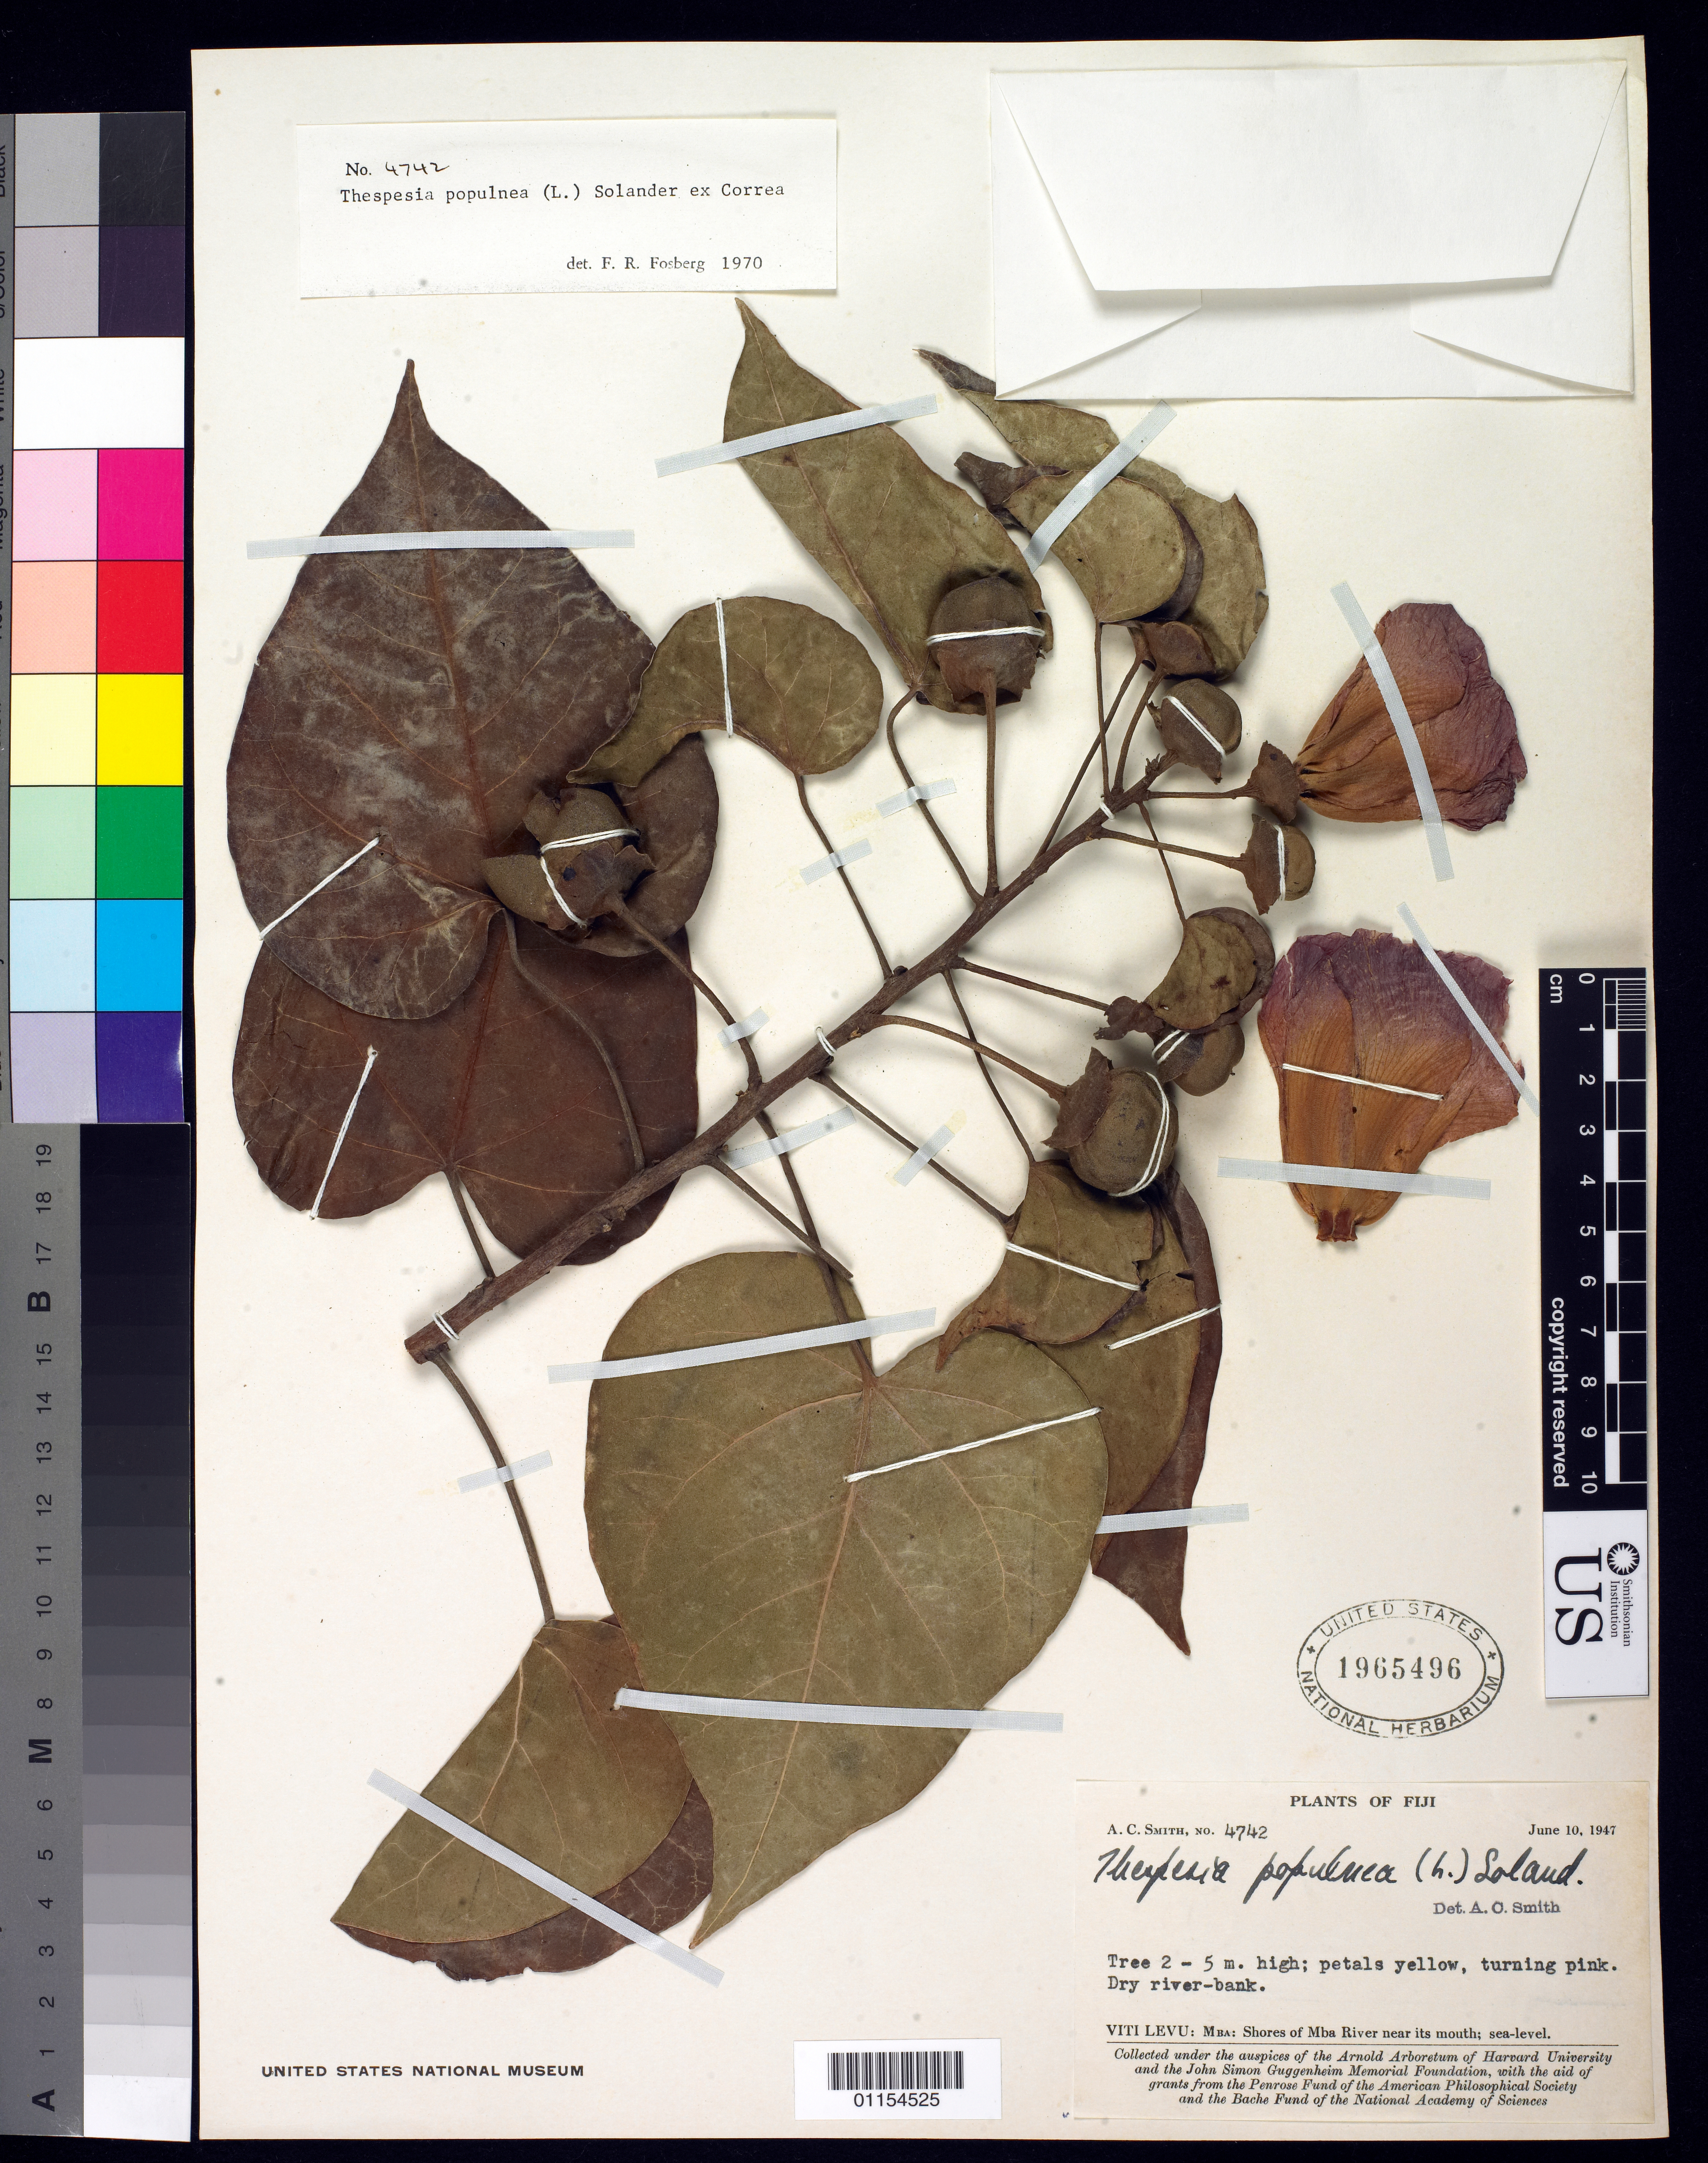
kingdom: Plantae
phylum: Tracheophyta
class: Magnoliopsida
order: Malvales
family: Malvaceae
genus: Thespesia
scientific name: Thespesia populnea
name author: (L.) Sol. ex Corrêa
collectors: A. C. Smith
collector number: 4742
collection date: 1947-06-10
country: Fiji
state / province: Mba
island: Viti levu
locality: Shores of the Mba River near it's mouth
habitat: dry river bank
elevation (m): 0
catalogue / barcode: US 1965496